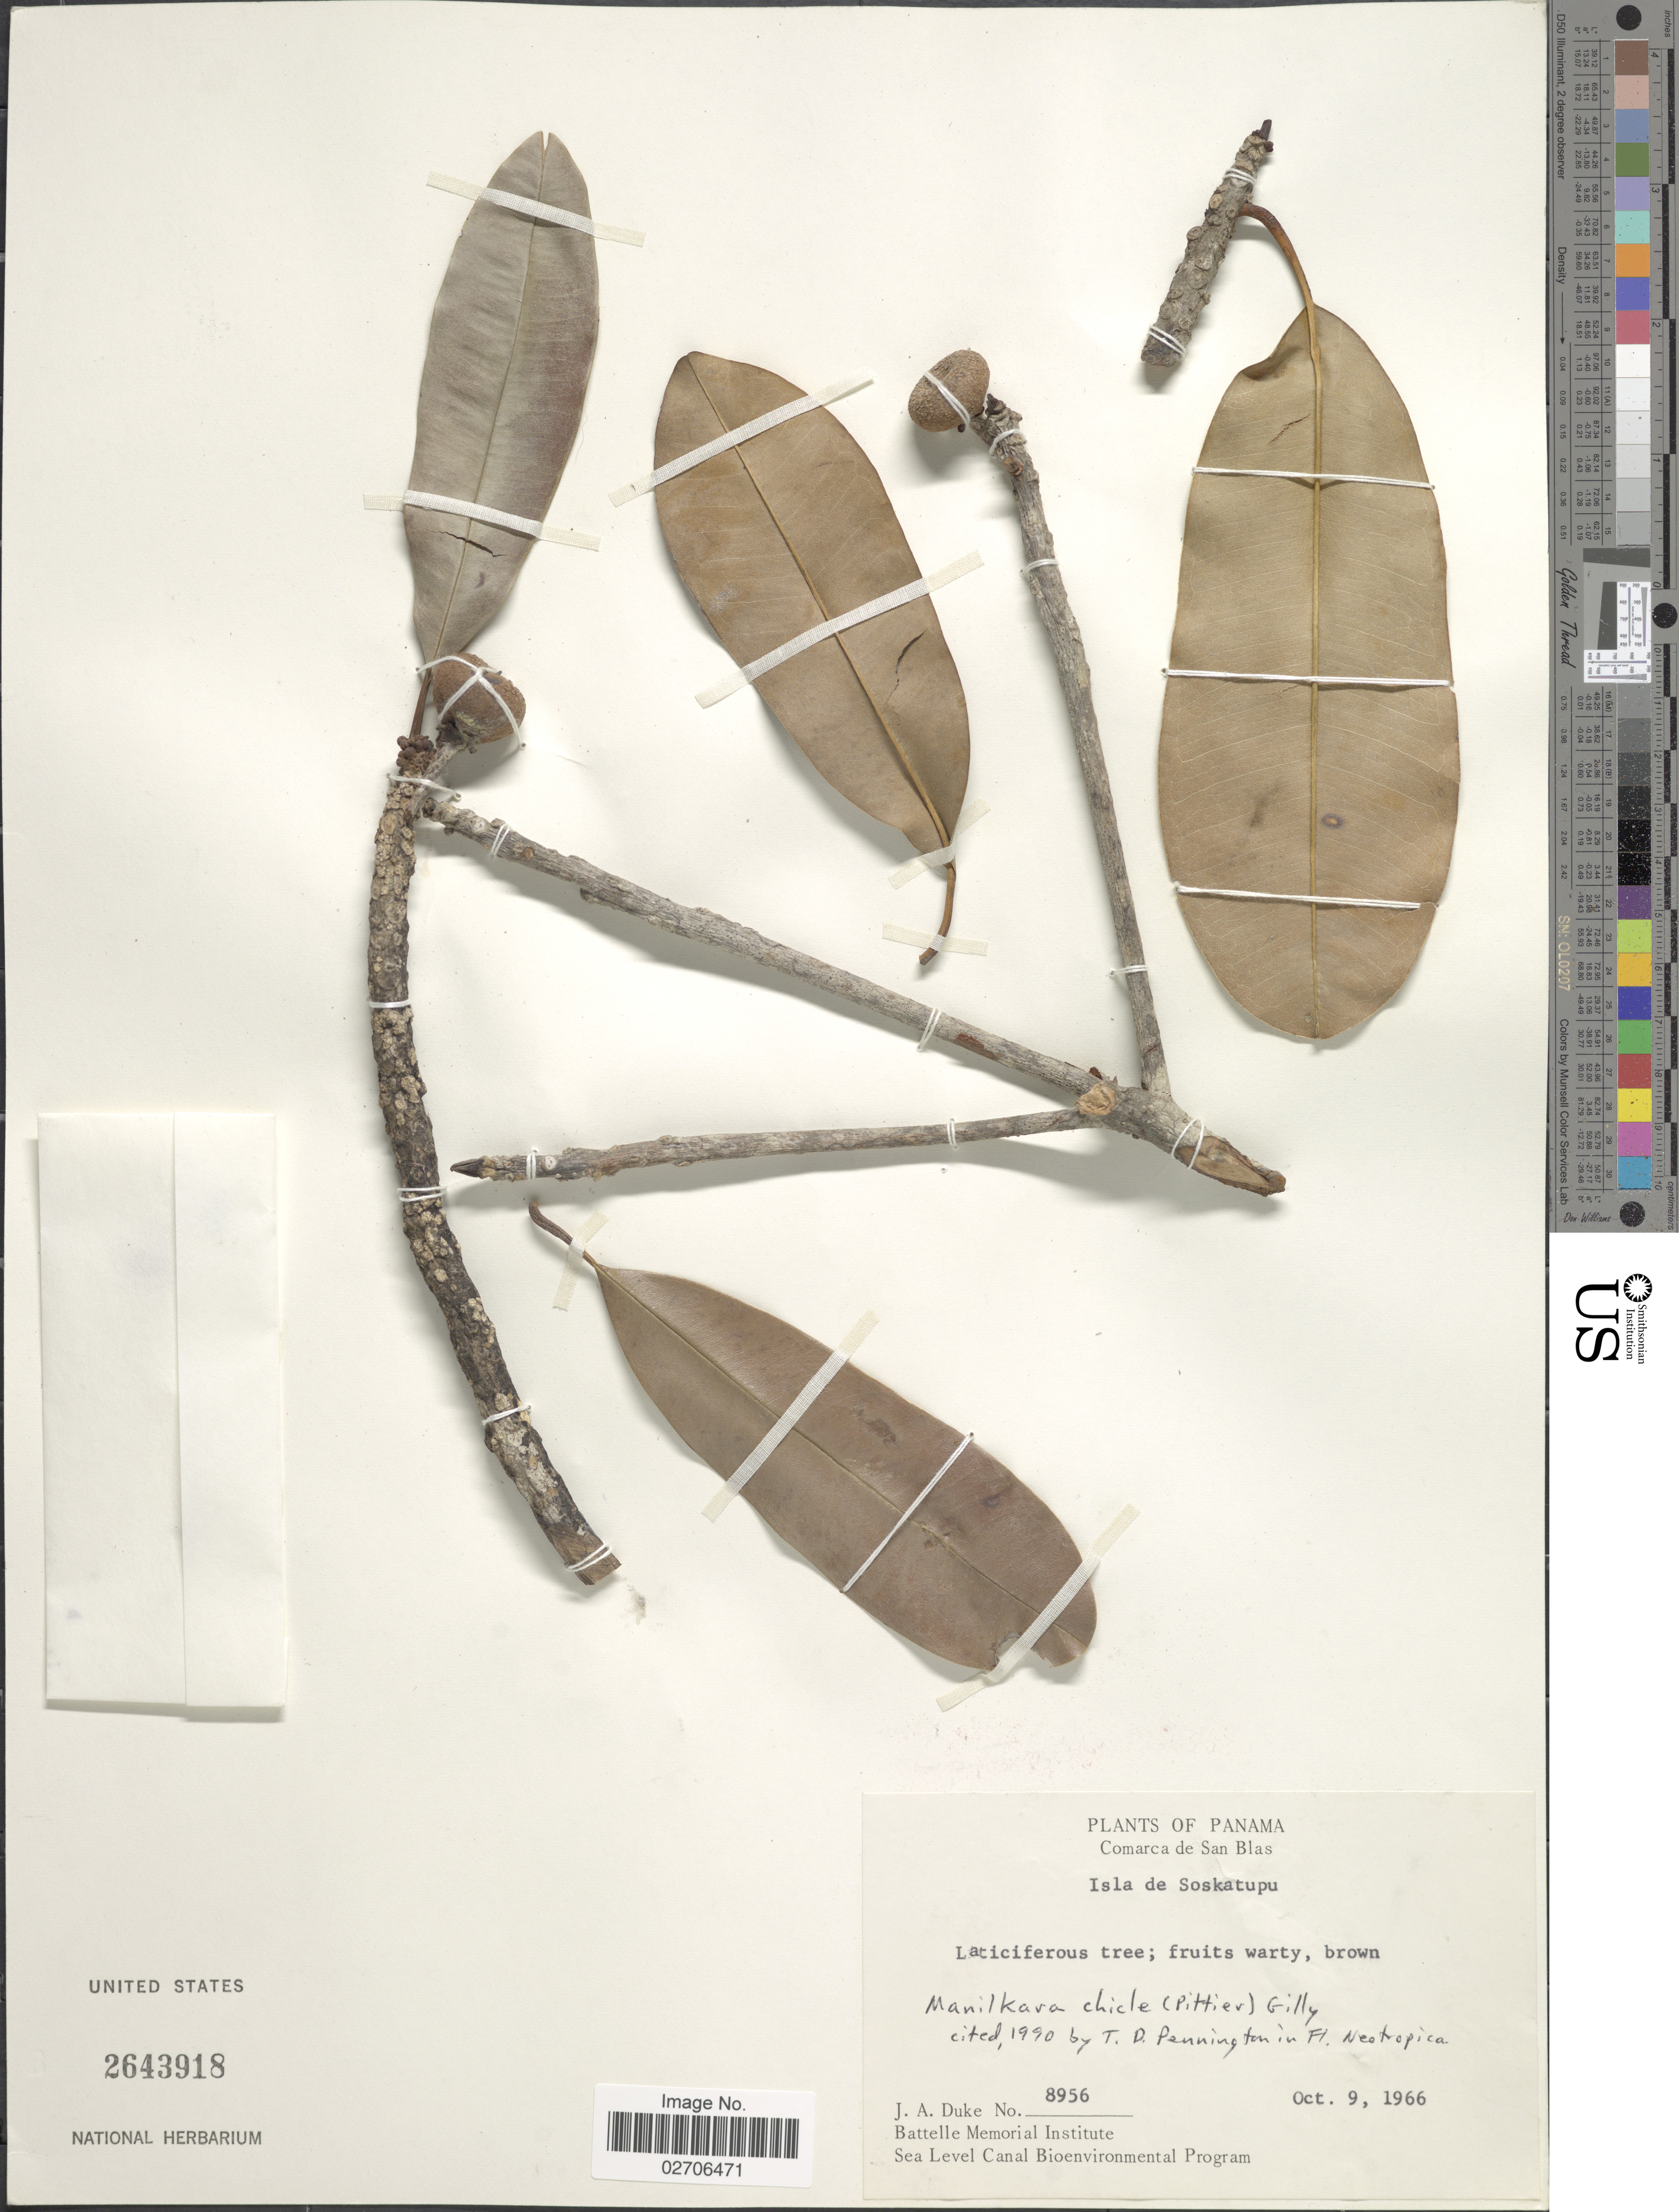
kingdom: Plantae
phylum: Tracheophyta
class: Magnoliopsida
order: Ericales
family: Sapotaceae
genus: Manilkara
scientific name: Manilkara chicle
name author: (Pittier) Gilly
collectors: J. A. Duke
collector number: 8956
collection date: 1966-10-09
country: Panama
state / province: Kuna Yala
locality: Comarca de San Blas, Isla de Soskatupu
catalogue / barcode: US 2643918